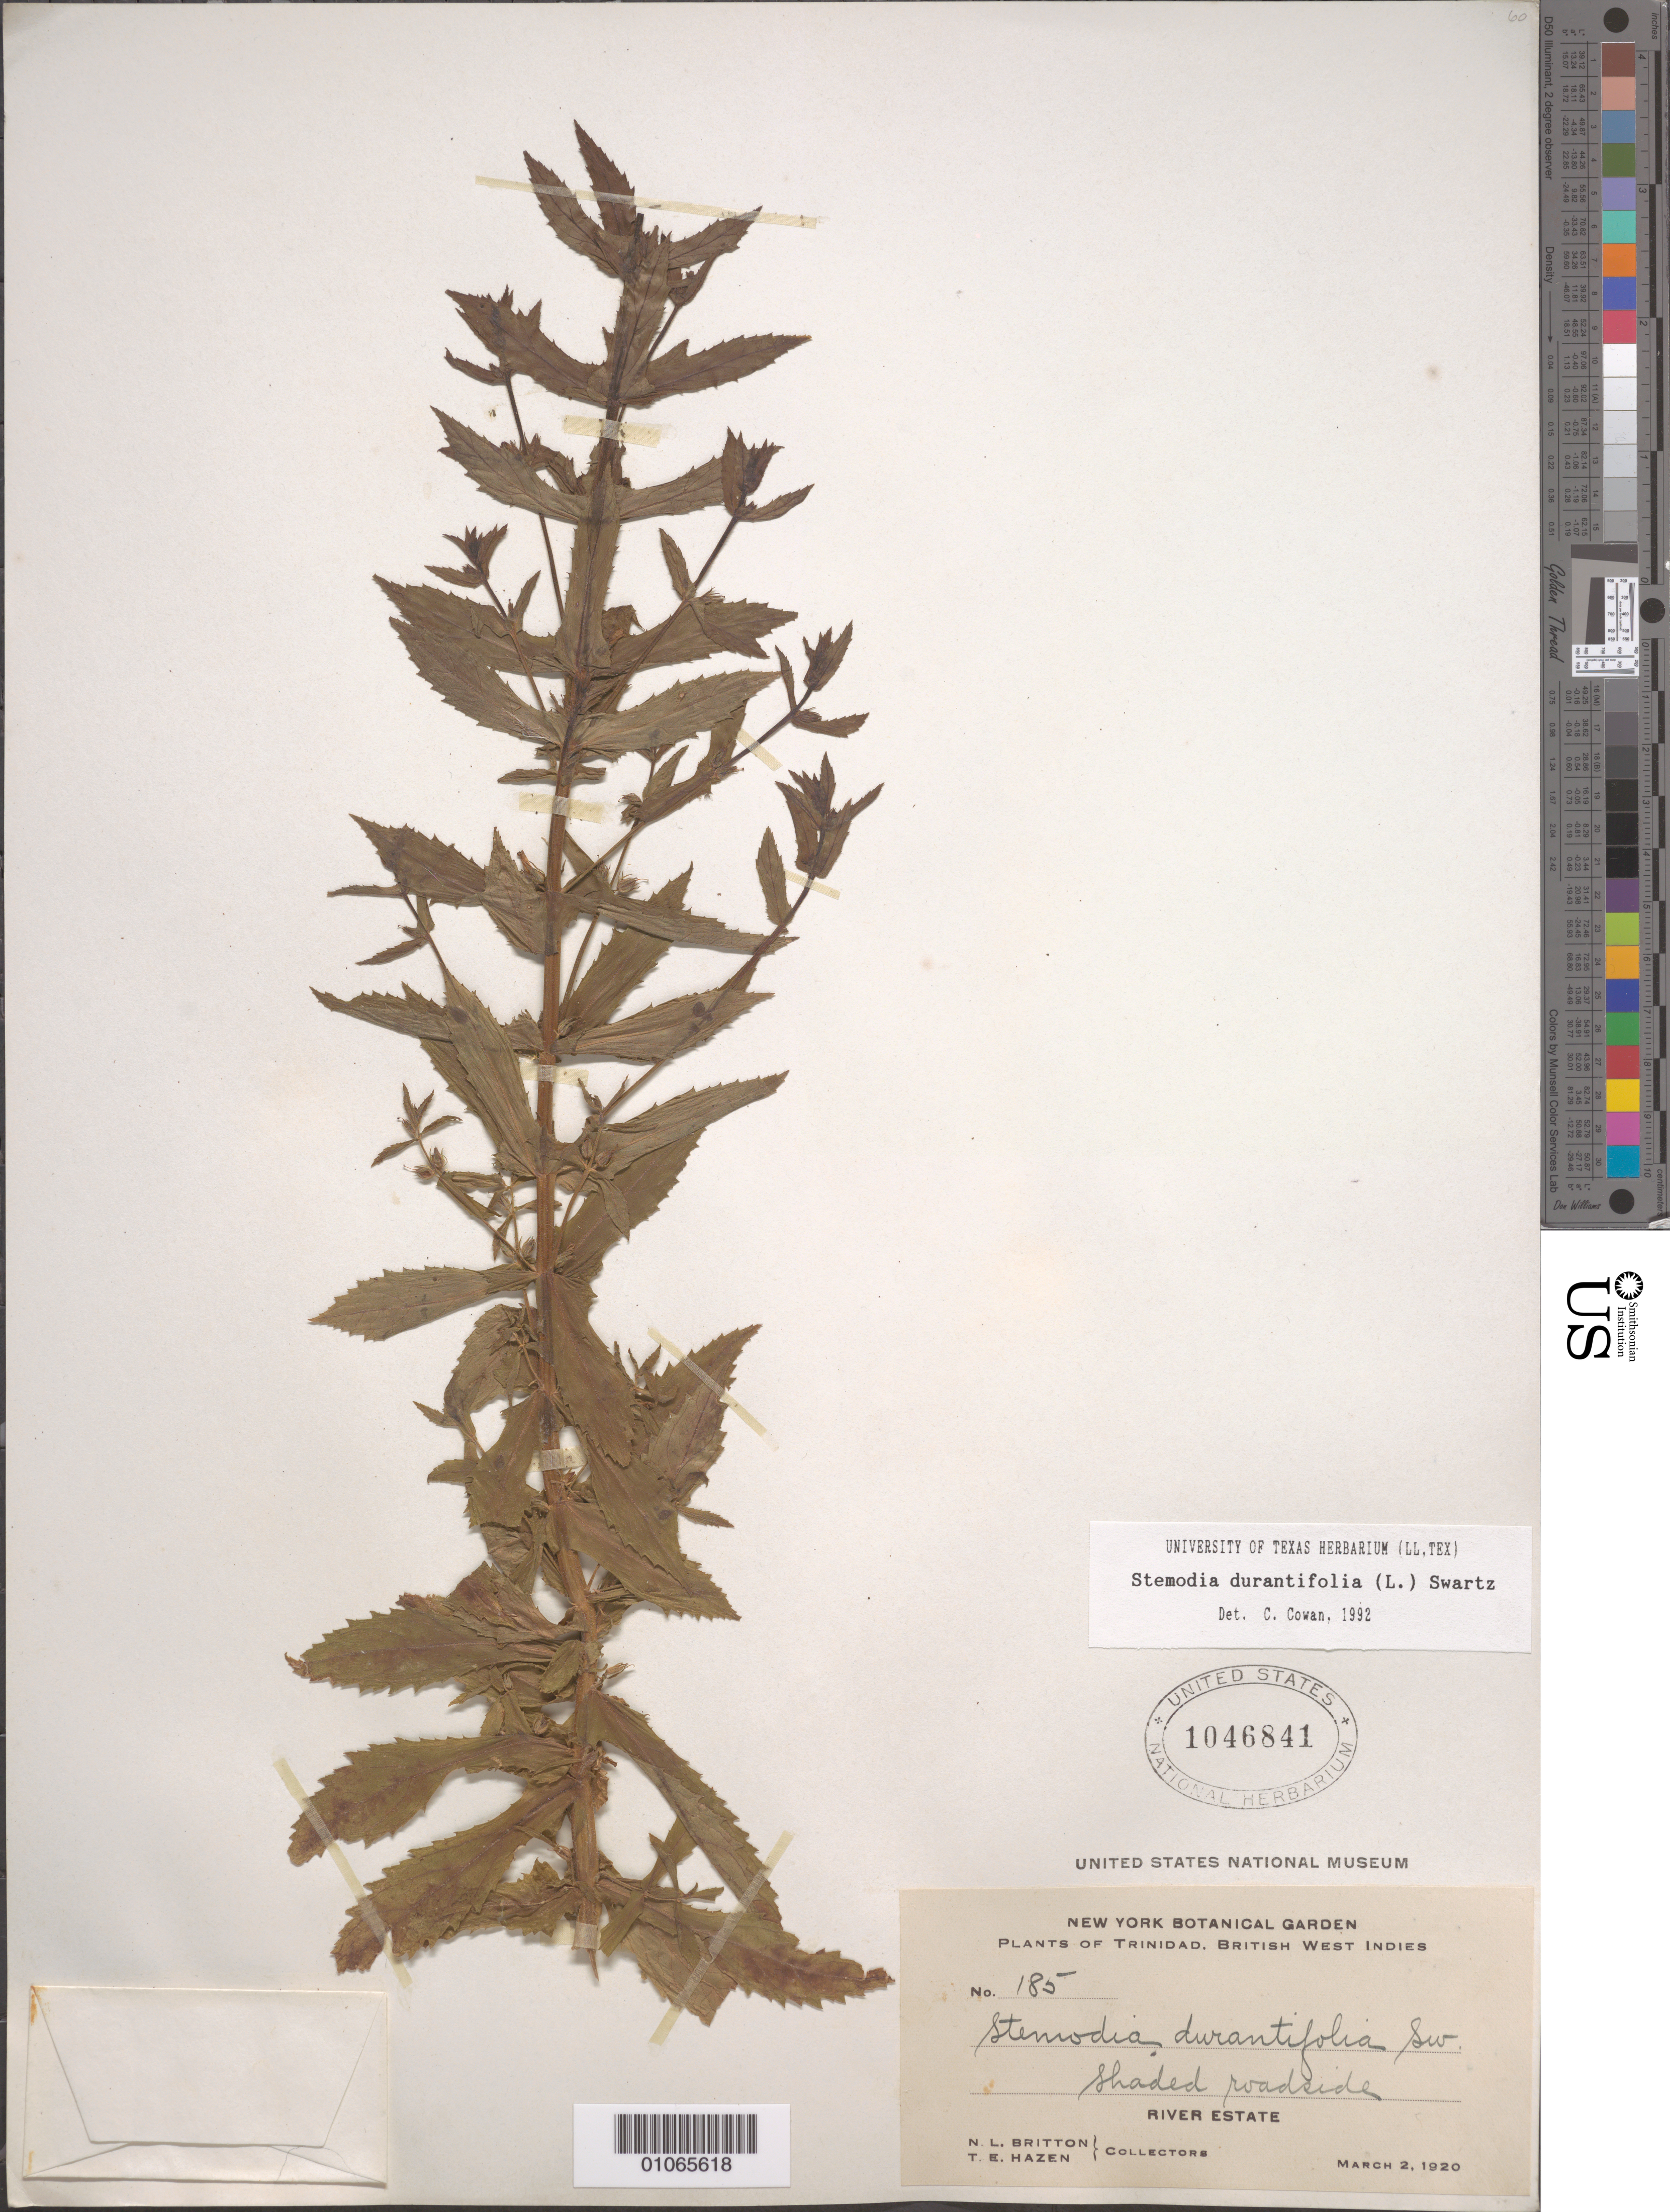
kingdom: Plantae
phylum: Tracheophyta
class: Magnoliopsida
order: Lamiales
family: Plantaginaceae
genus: Stemodia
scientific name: Stemodia durantifolia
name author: (L.) Sw.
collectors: N. Britton & T. E. Hazen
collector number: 185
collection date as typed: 02 Mar 1920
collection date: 1920-03-02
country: Trinidad and Tobago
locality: River Estate, shaded roadside.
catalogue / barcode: US 1046841